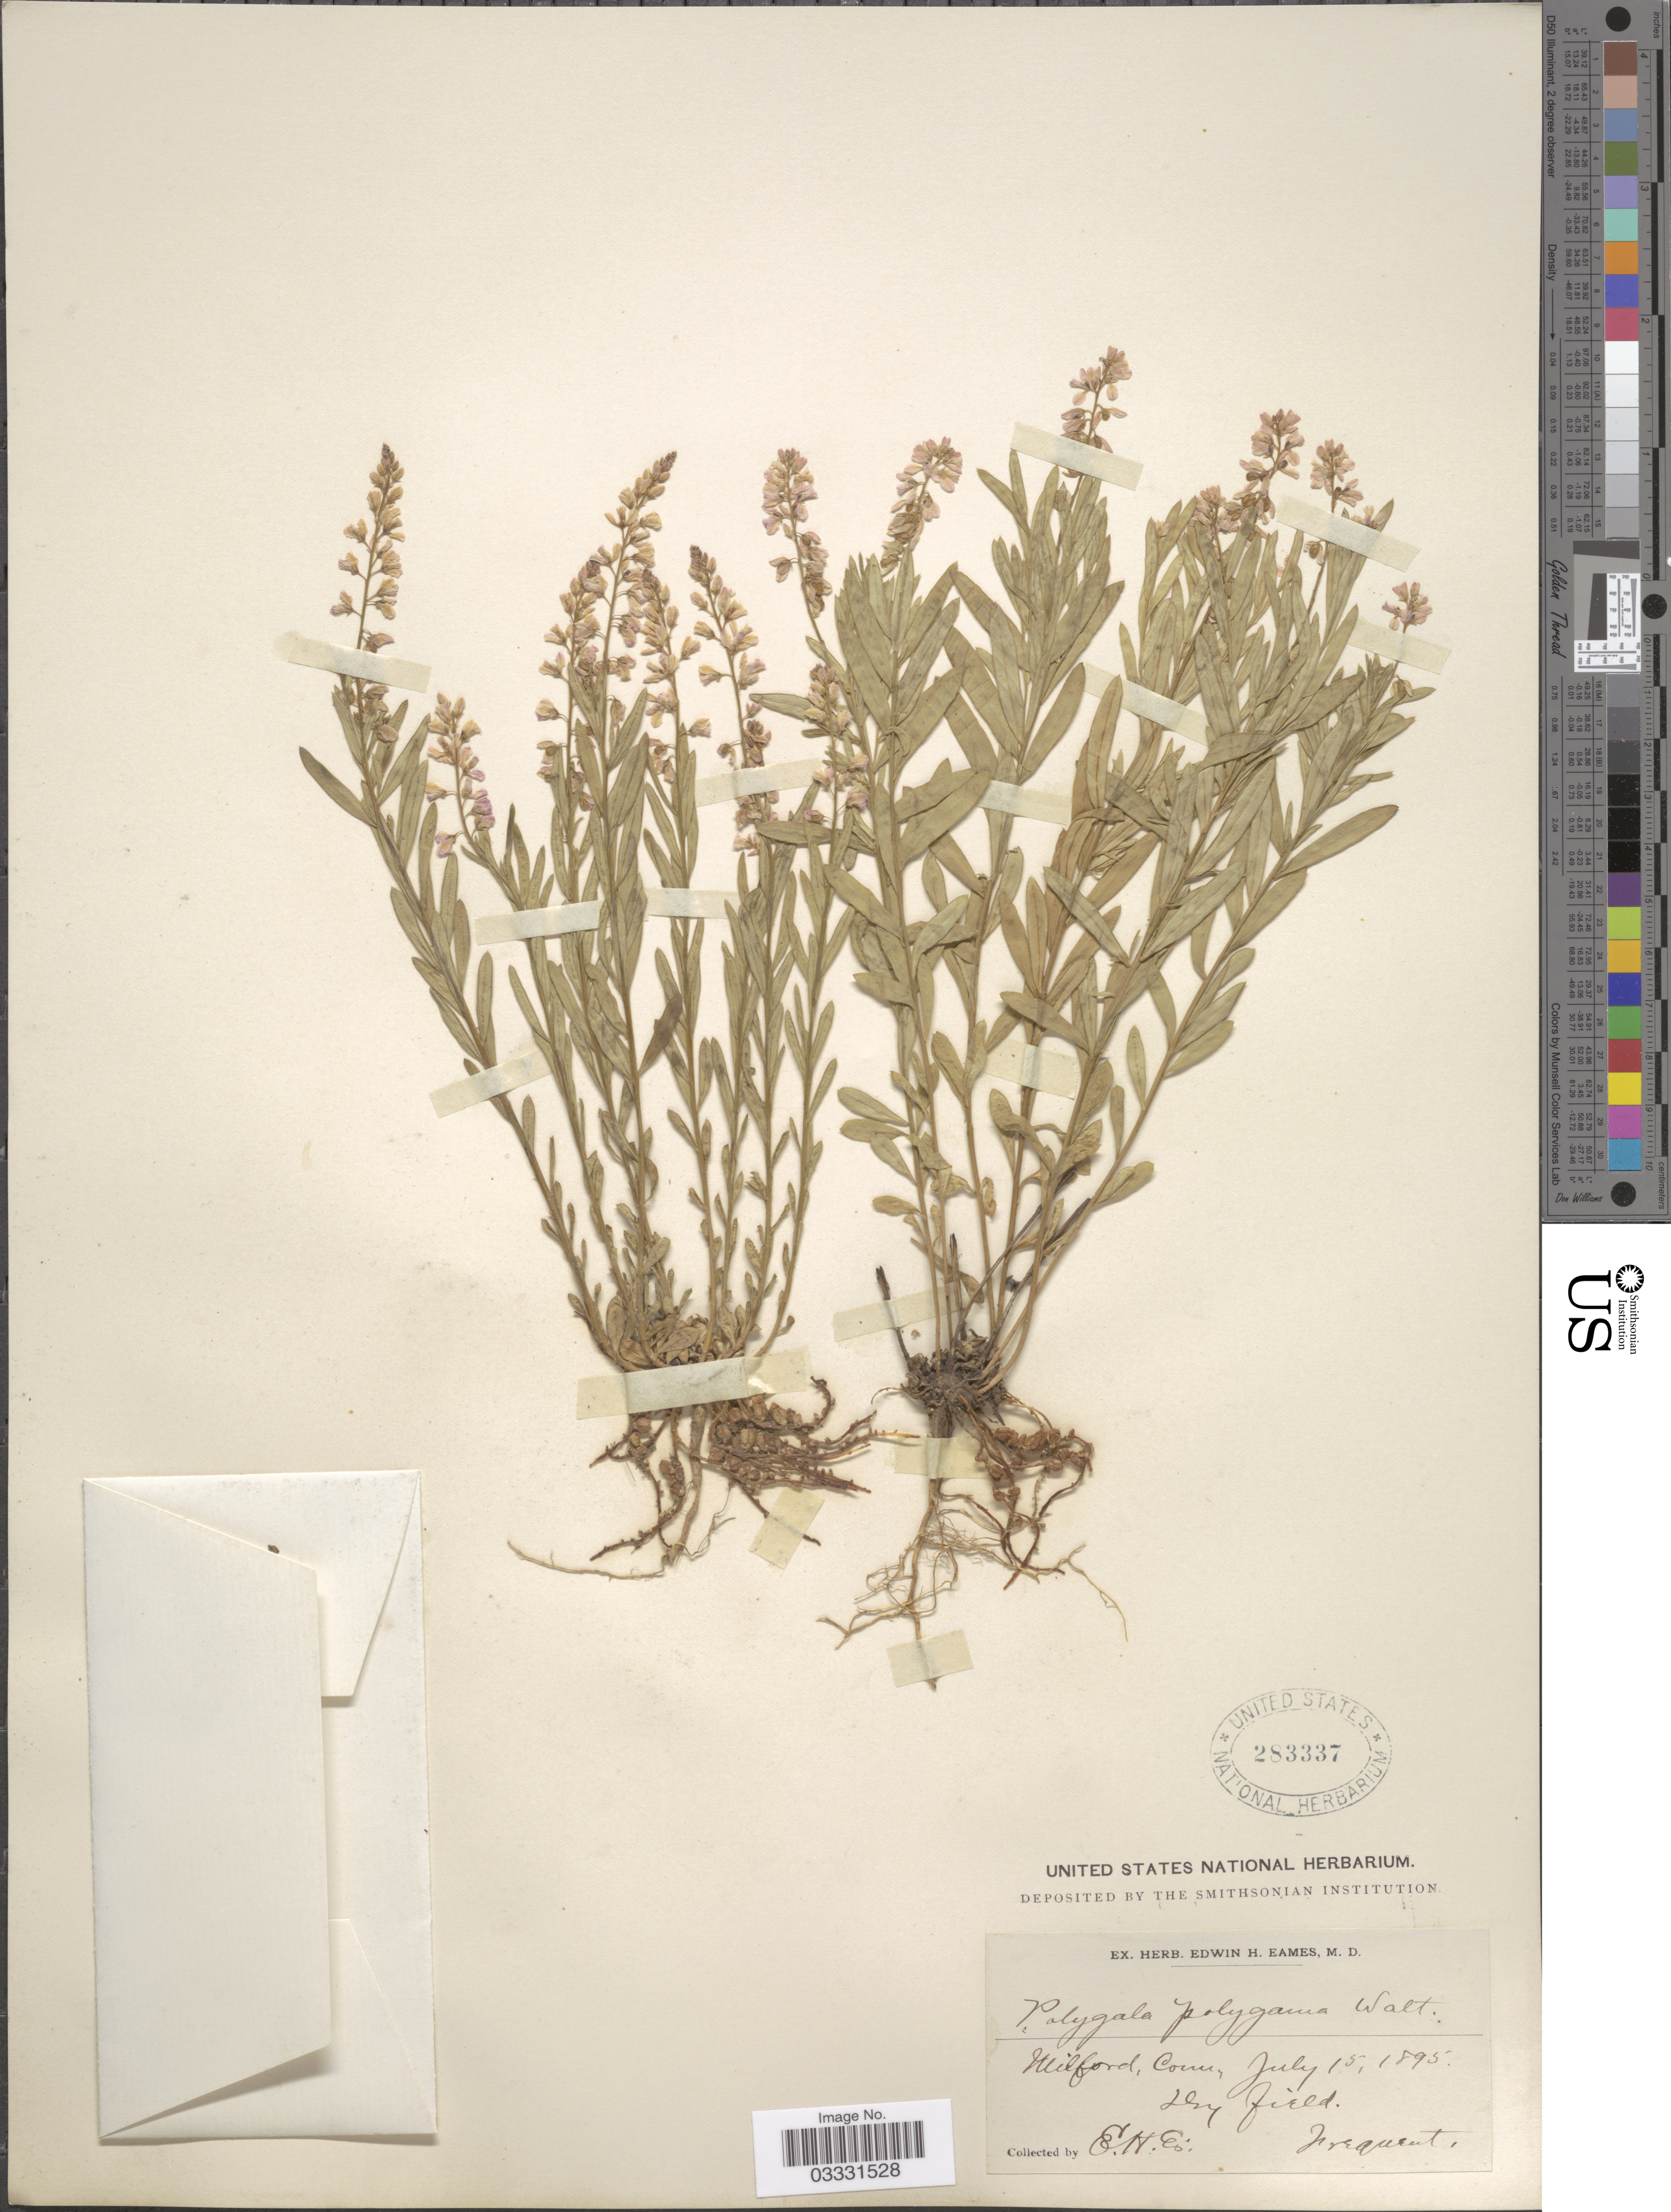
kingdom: Plantae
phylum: Tracheophyta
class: Magnoliopsida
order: Fabales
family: Polygalaceae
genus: Polygala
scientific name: Polygala polygama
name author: Walter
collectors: E. H. Eames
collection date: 1895-07-15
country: United States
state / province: Connecticut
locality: Millford.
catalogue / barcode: US 283337